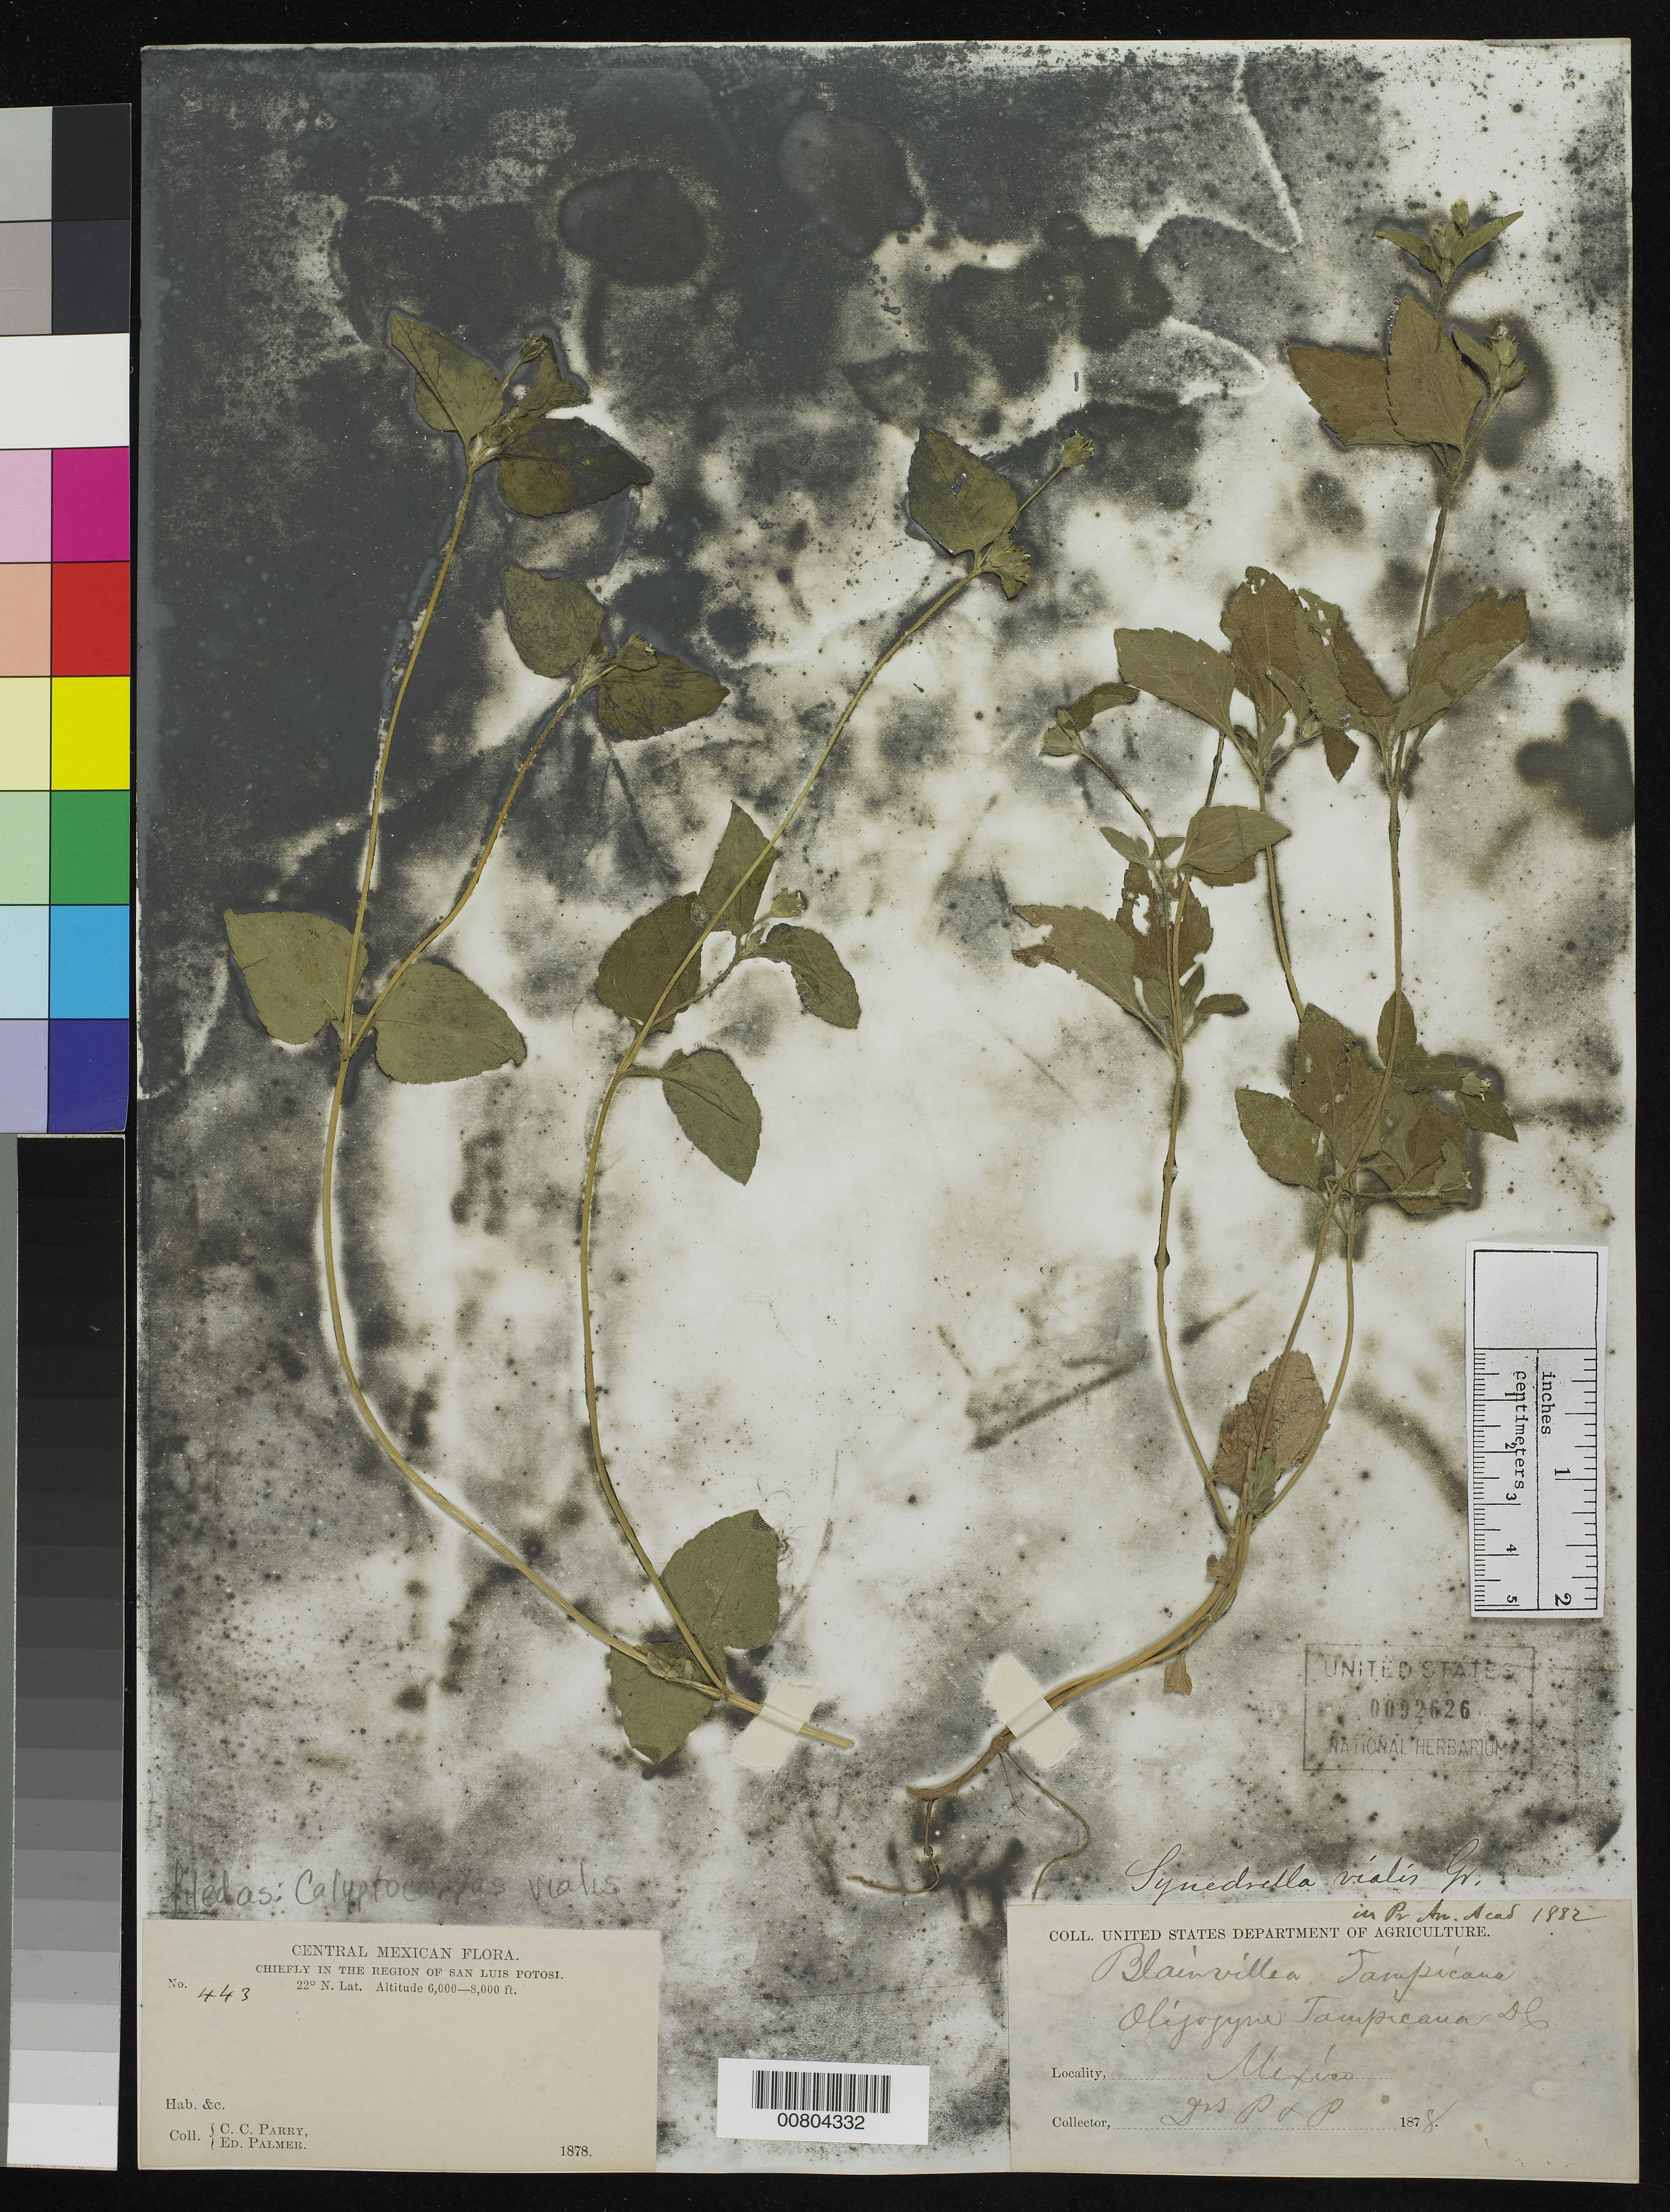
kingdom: Plantae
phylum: Tracheophyta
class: Magnoliopsida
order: Asterales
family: Asteraceae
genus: Calyptocarpus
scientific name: Calyptocarpus vialis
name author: Less.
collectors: C. C. Parry & E. Palmer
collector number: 443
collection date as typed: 1878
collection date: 1878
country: Mexico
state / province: San Luis Potosí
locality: Chiefly in the region of San Luis Potosí.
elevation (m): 1829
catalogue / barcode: US 92626